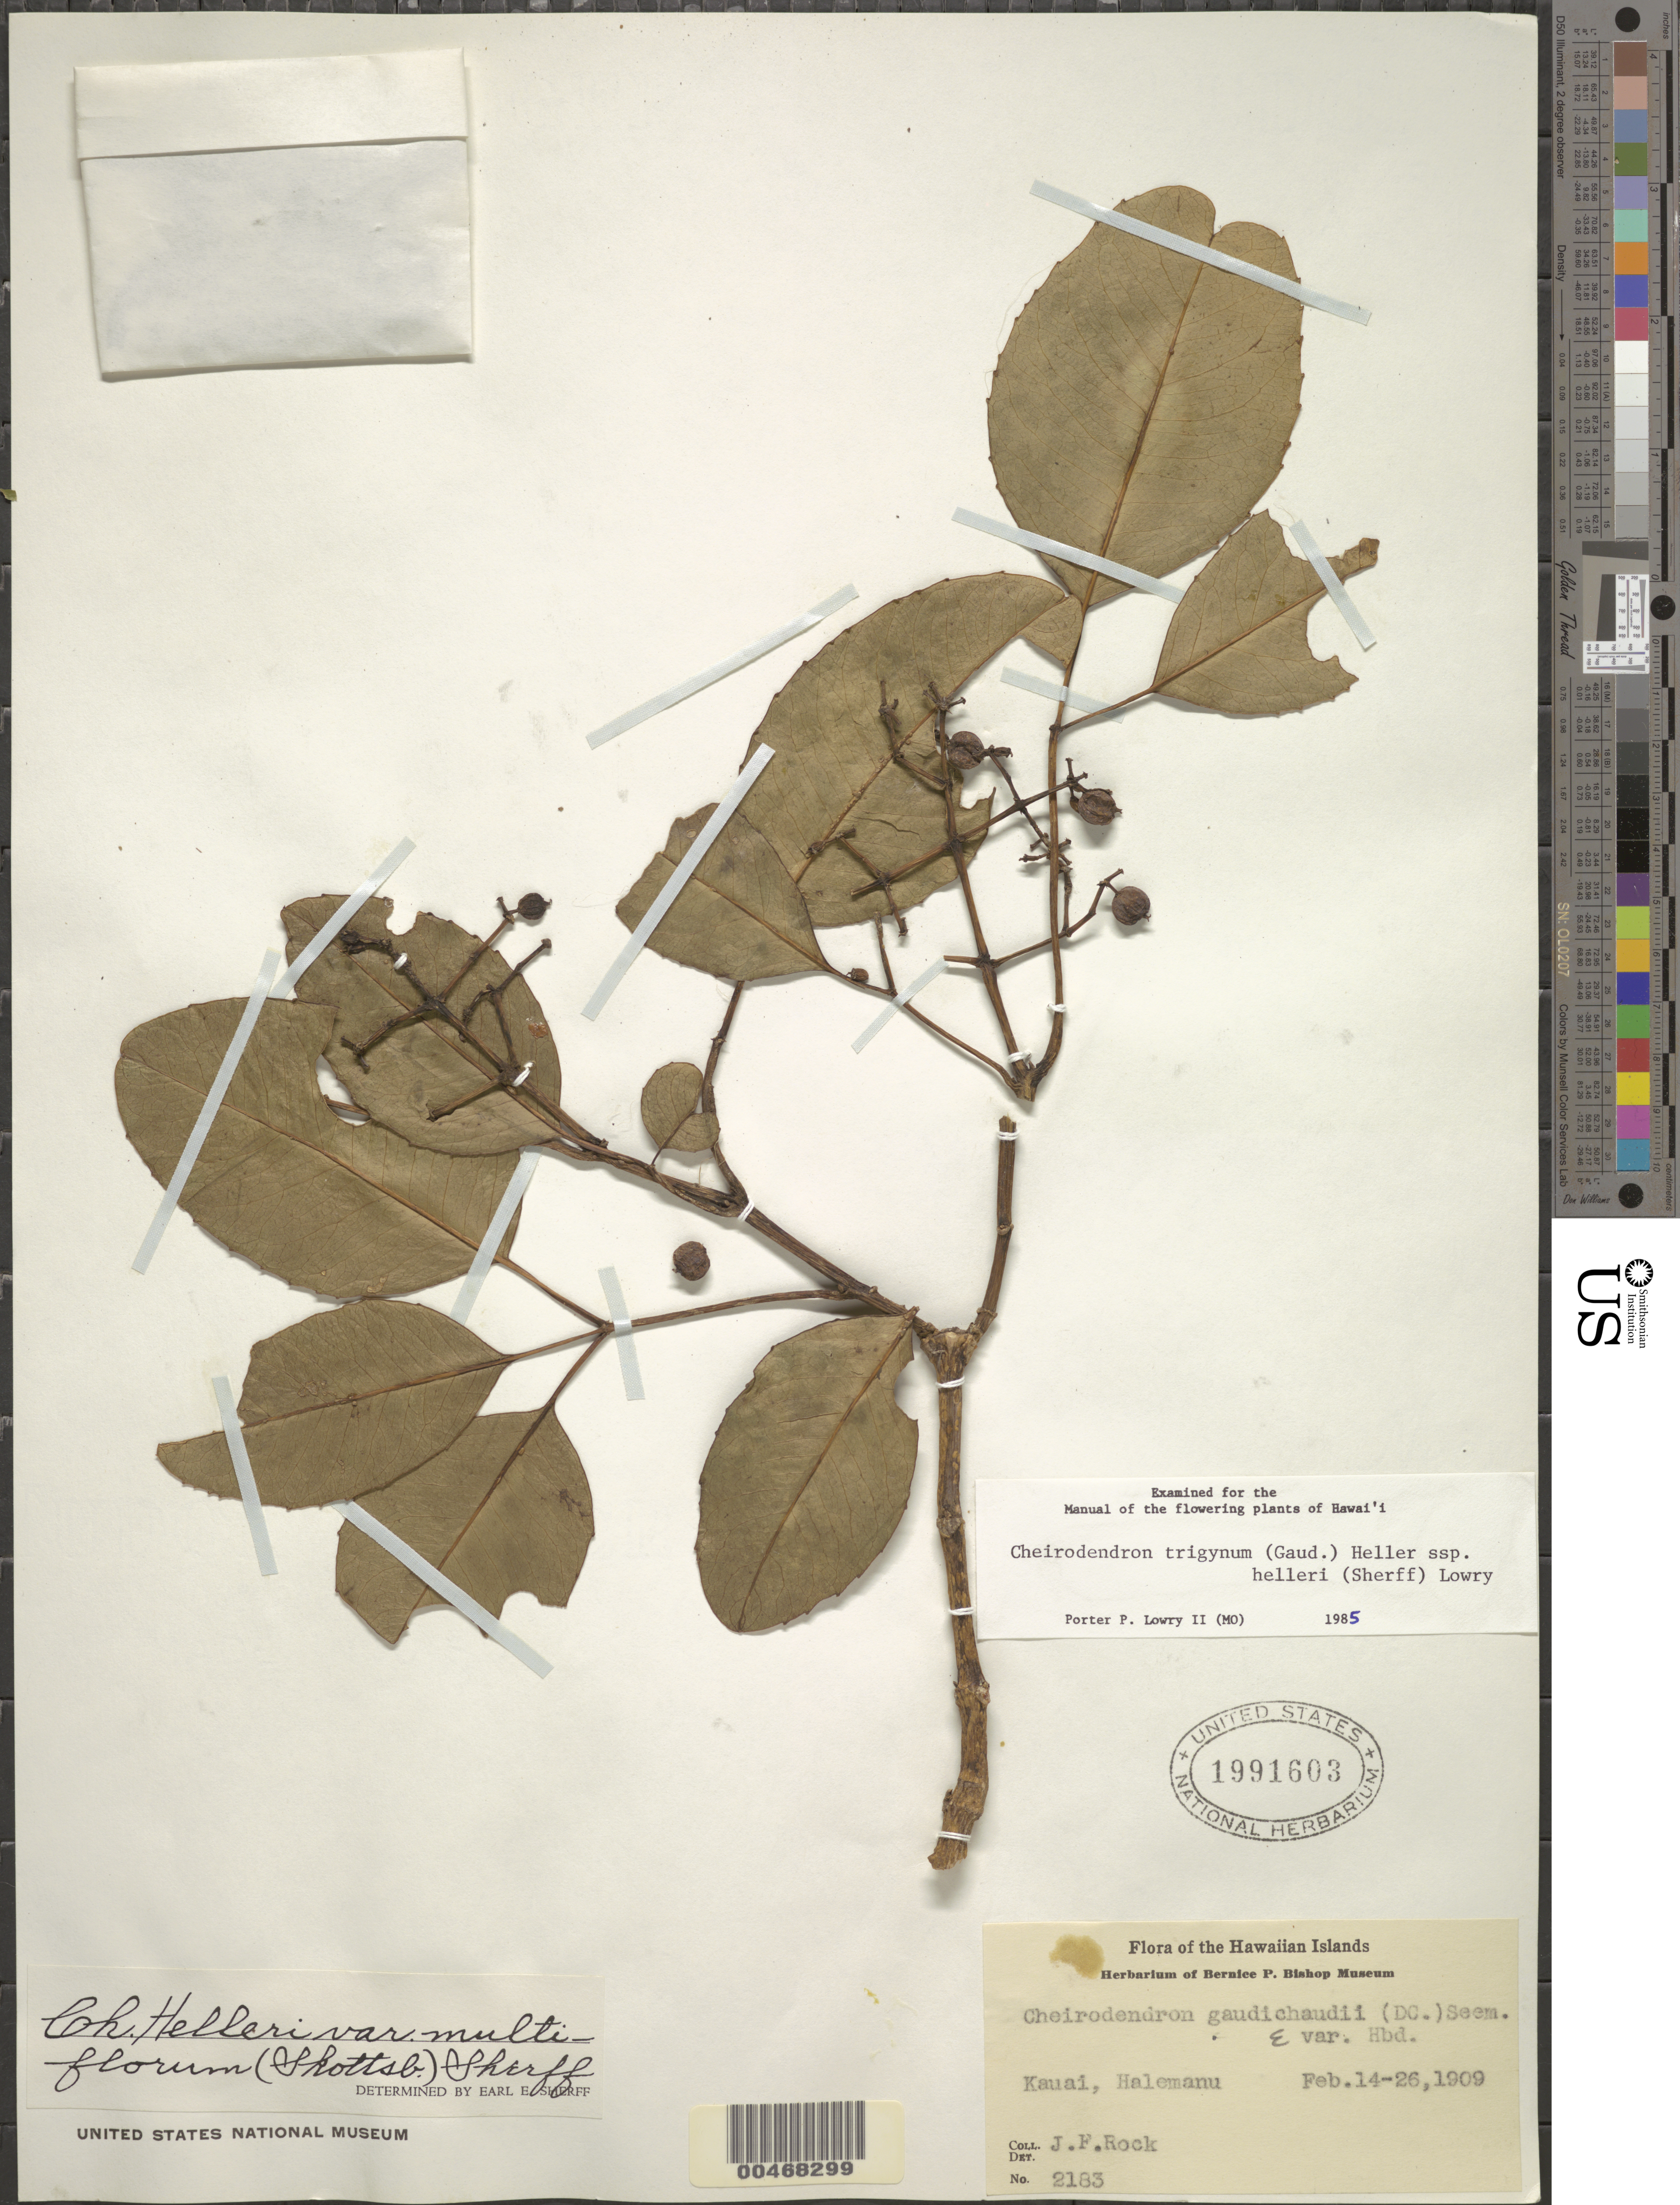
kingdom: Plantae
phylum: Tracheophyta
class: Magnoliopsida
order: Apiales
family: Araliaceae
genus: Cheirodendron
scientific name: Cheirodendron trigynum subsp. helleri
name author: (Gaudich.) A. Heller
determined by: Lowry, P. P., (MO), Missouri Botanical Garden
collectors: J. F. Rock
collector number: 2183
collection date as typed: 14 Feb 1909 to 26 Feb 1909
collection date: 1909-02-14/1909-02-26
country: United States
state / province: Hawaii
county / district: Kauai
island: Kaua'i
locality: Halemanu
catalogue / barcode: US 1991603